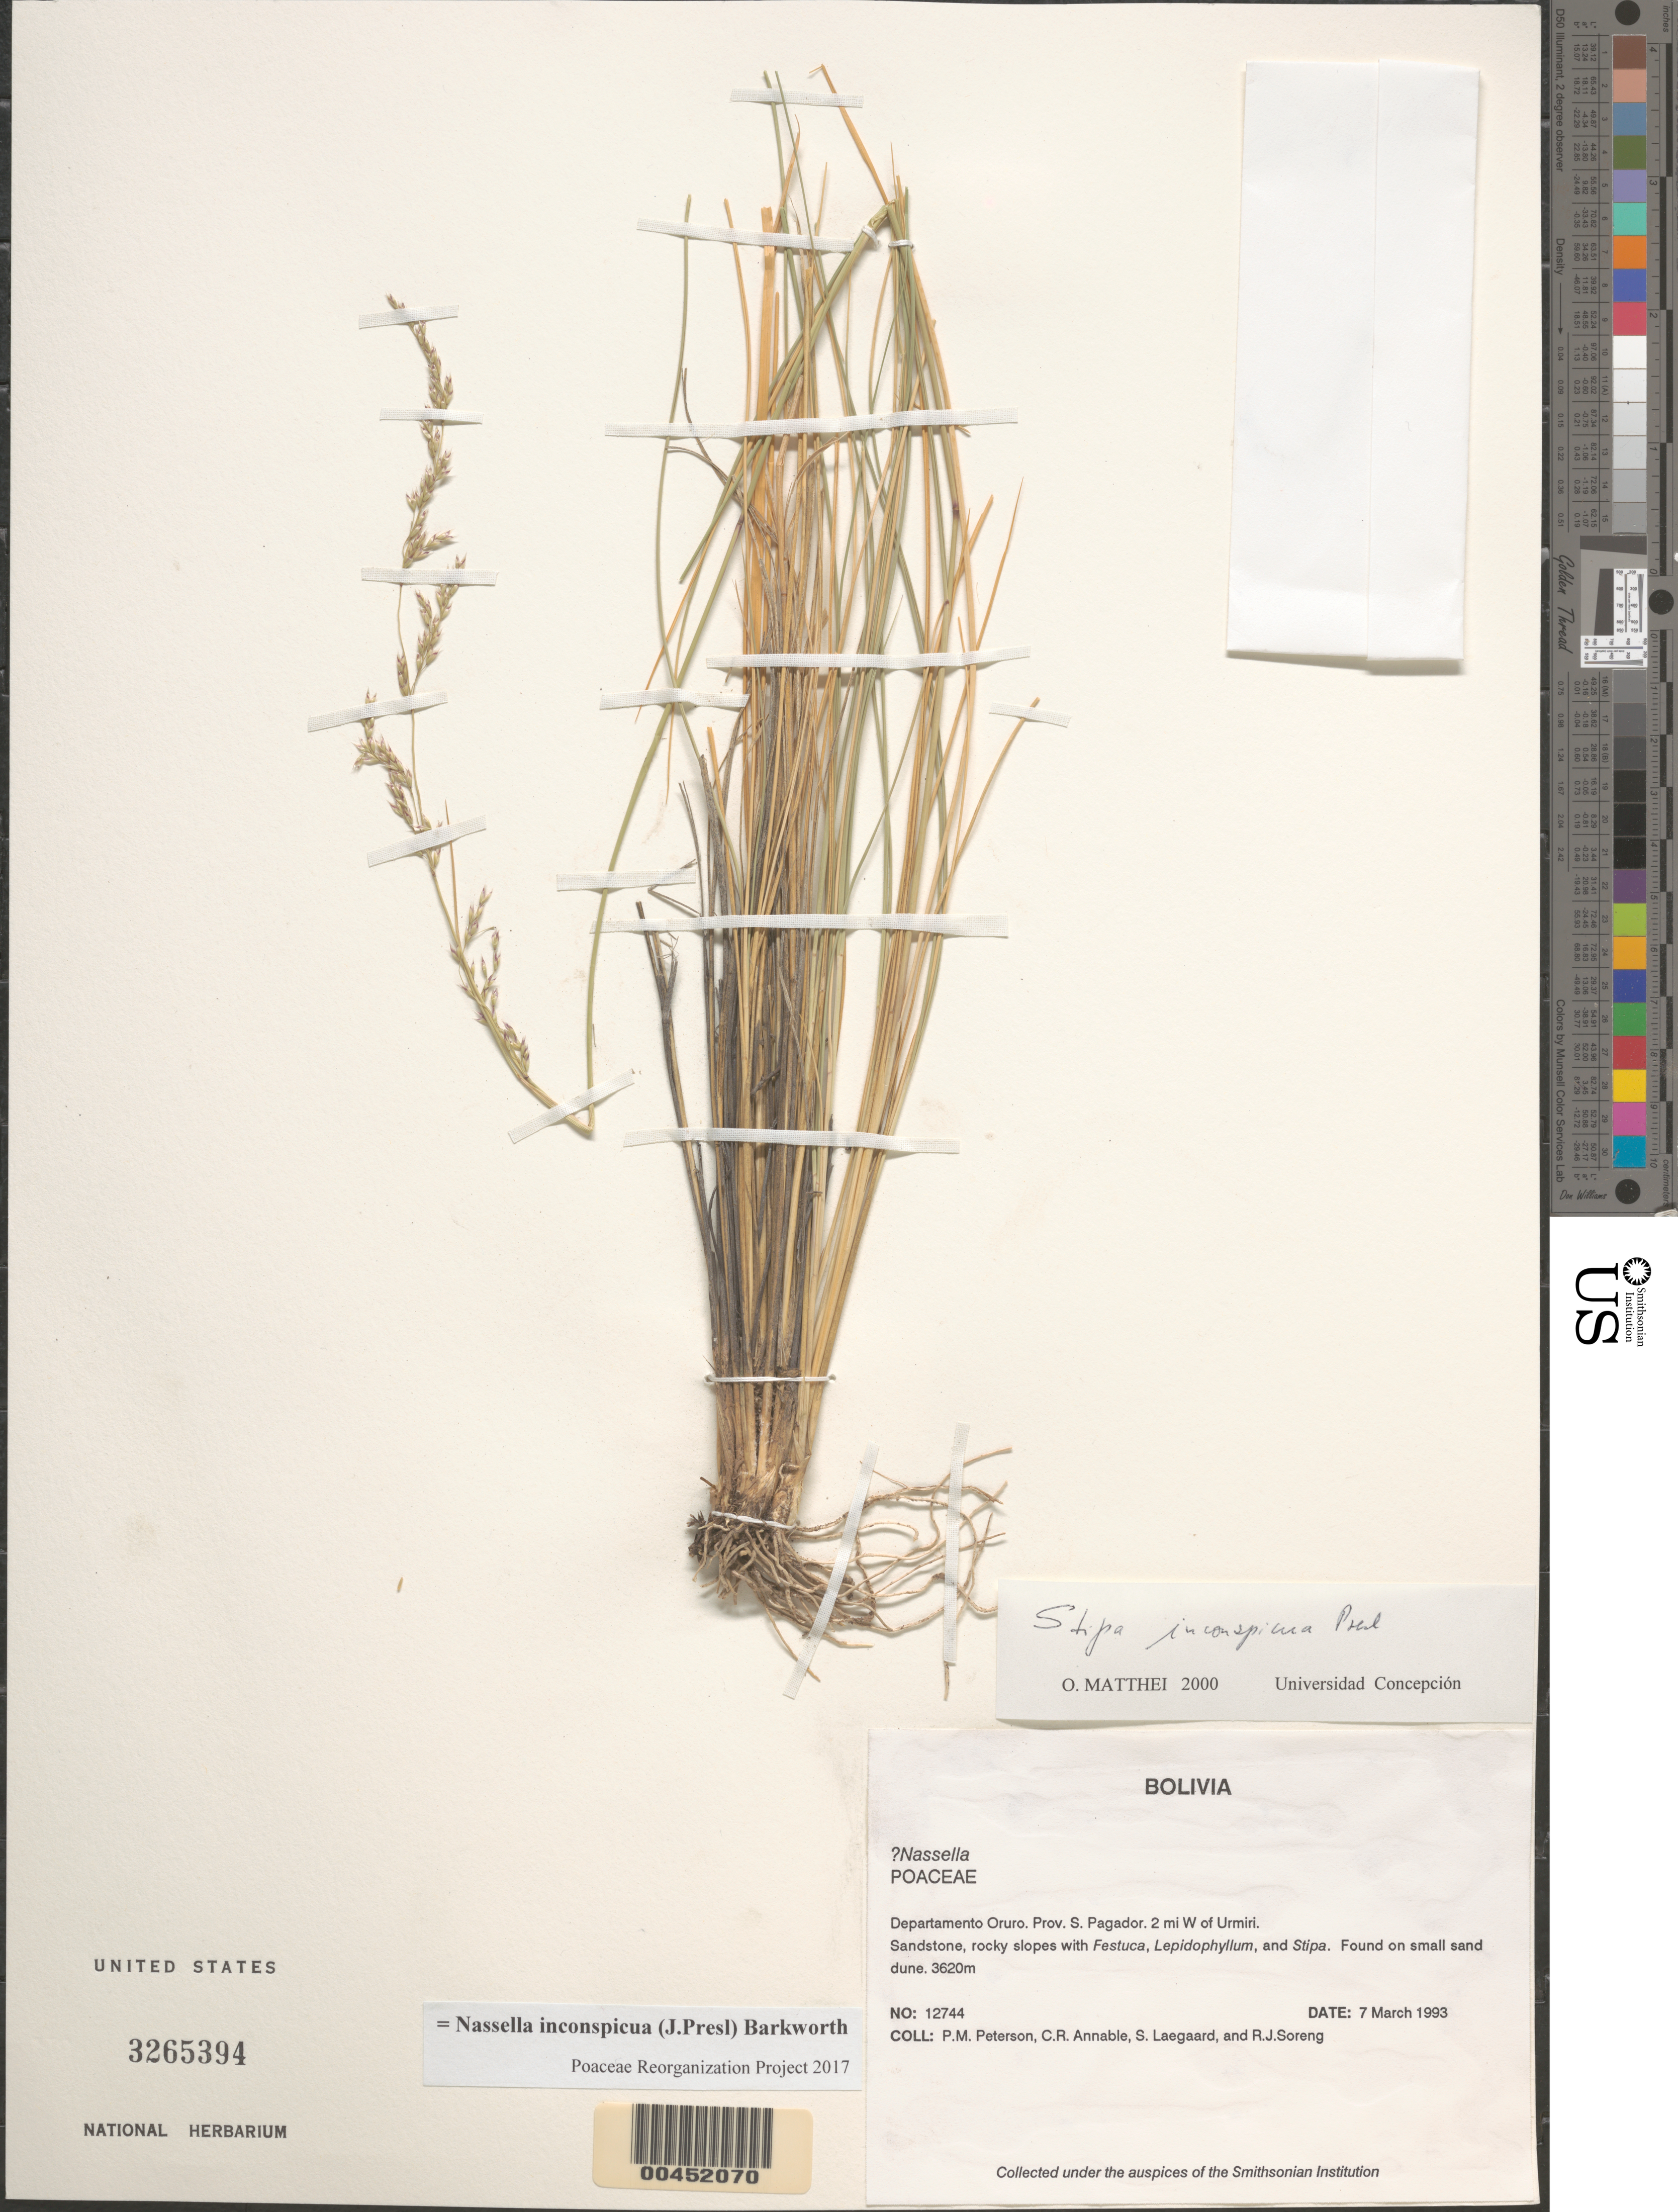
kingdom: Plantae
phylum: Tracheophyta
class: Liliopsida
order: Poales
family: Poaceae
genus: Nassella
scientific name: Nassella inconspicua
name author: (J. Presl) Barkworth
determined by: Poaceae Reorganization Project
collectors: P. M. Peterson, C. R. Annable, S. Lægaard & R. J. Soreng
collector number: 12744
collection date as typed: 07 Mar 1993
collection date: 1993-03-07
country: Bolivia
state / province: Oruro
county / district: Sebastián Pagador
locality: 2 mi W ofUrmiri.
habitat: Sandstone, rocky slopes with Festuca, Lepidophyllum, and Stipa. Found on small sand dune.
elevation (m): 3620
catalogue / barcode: US 3265394